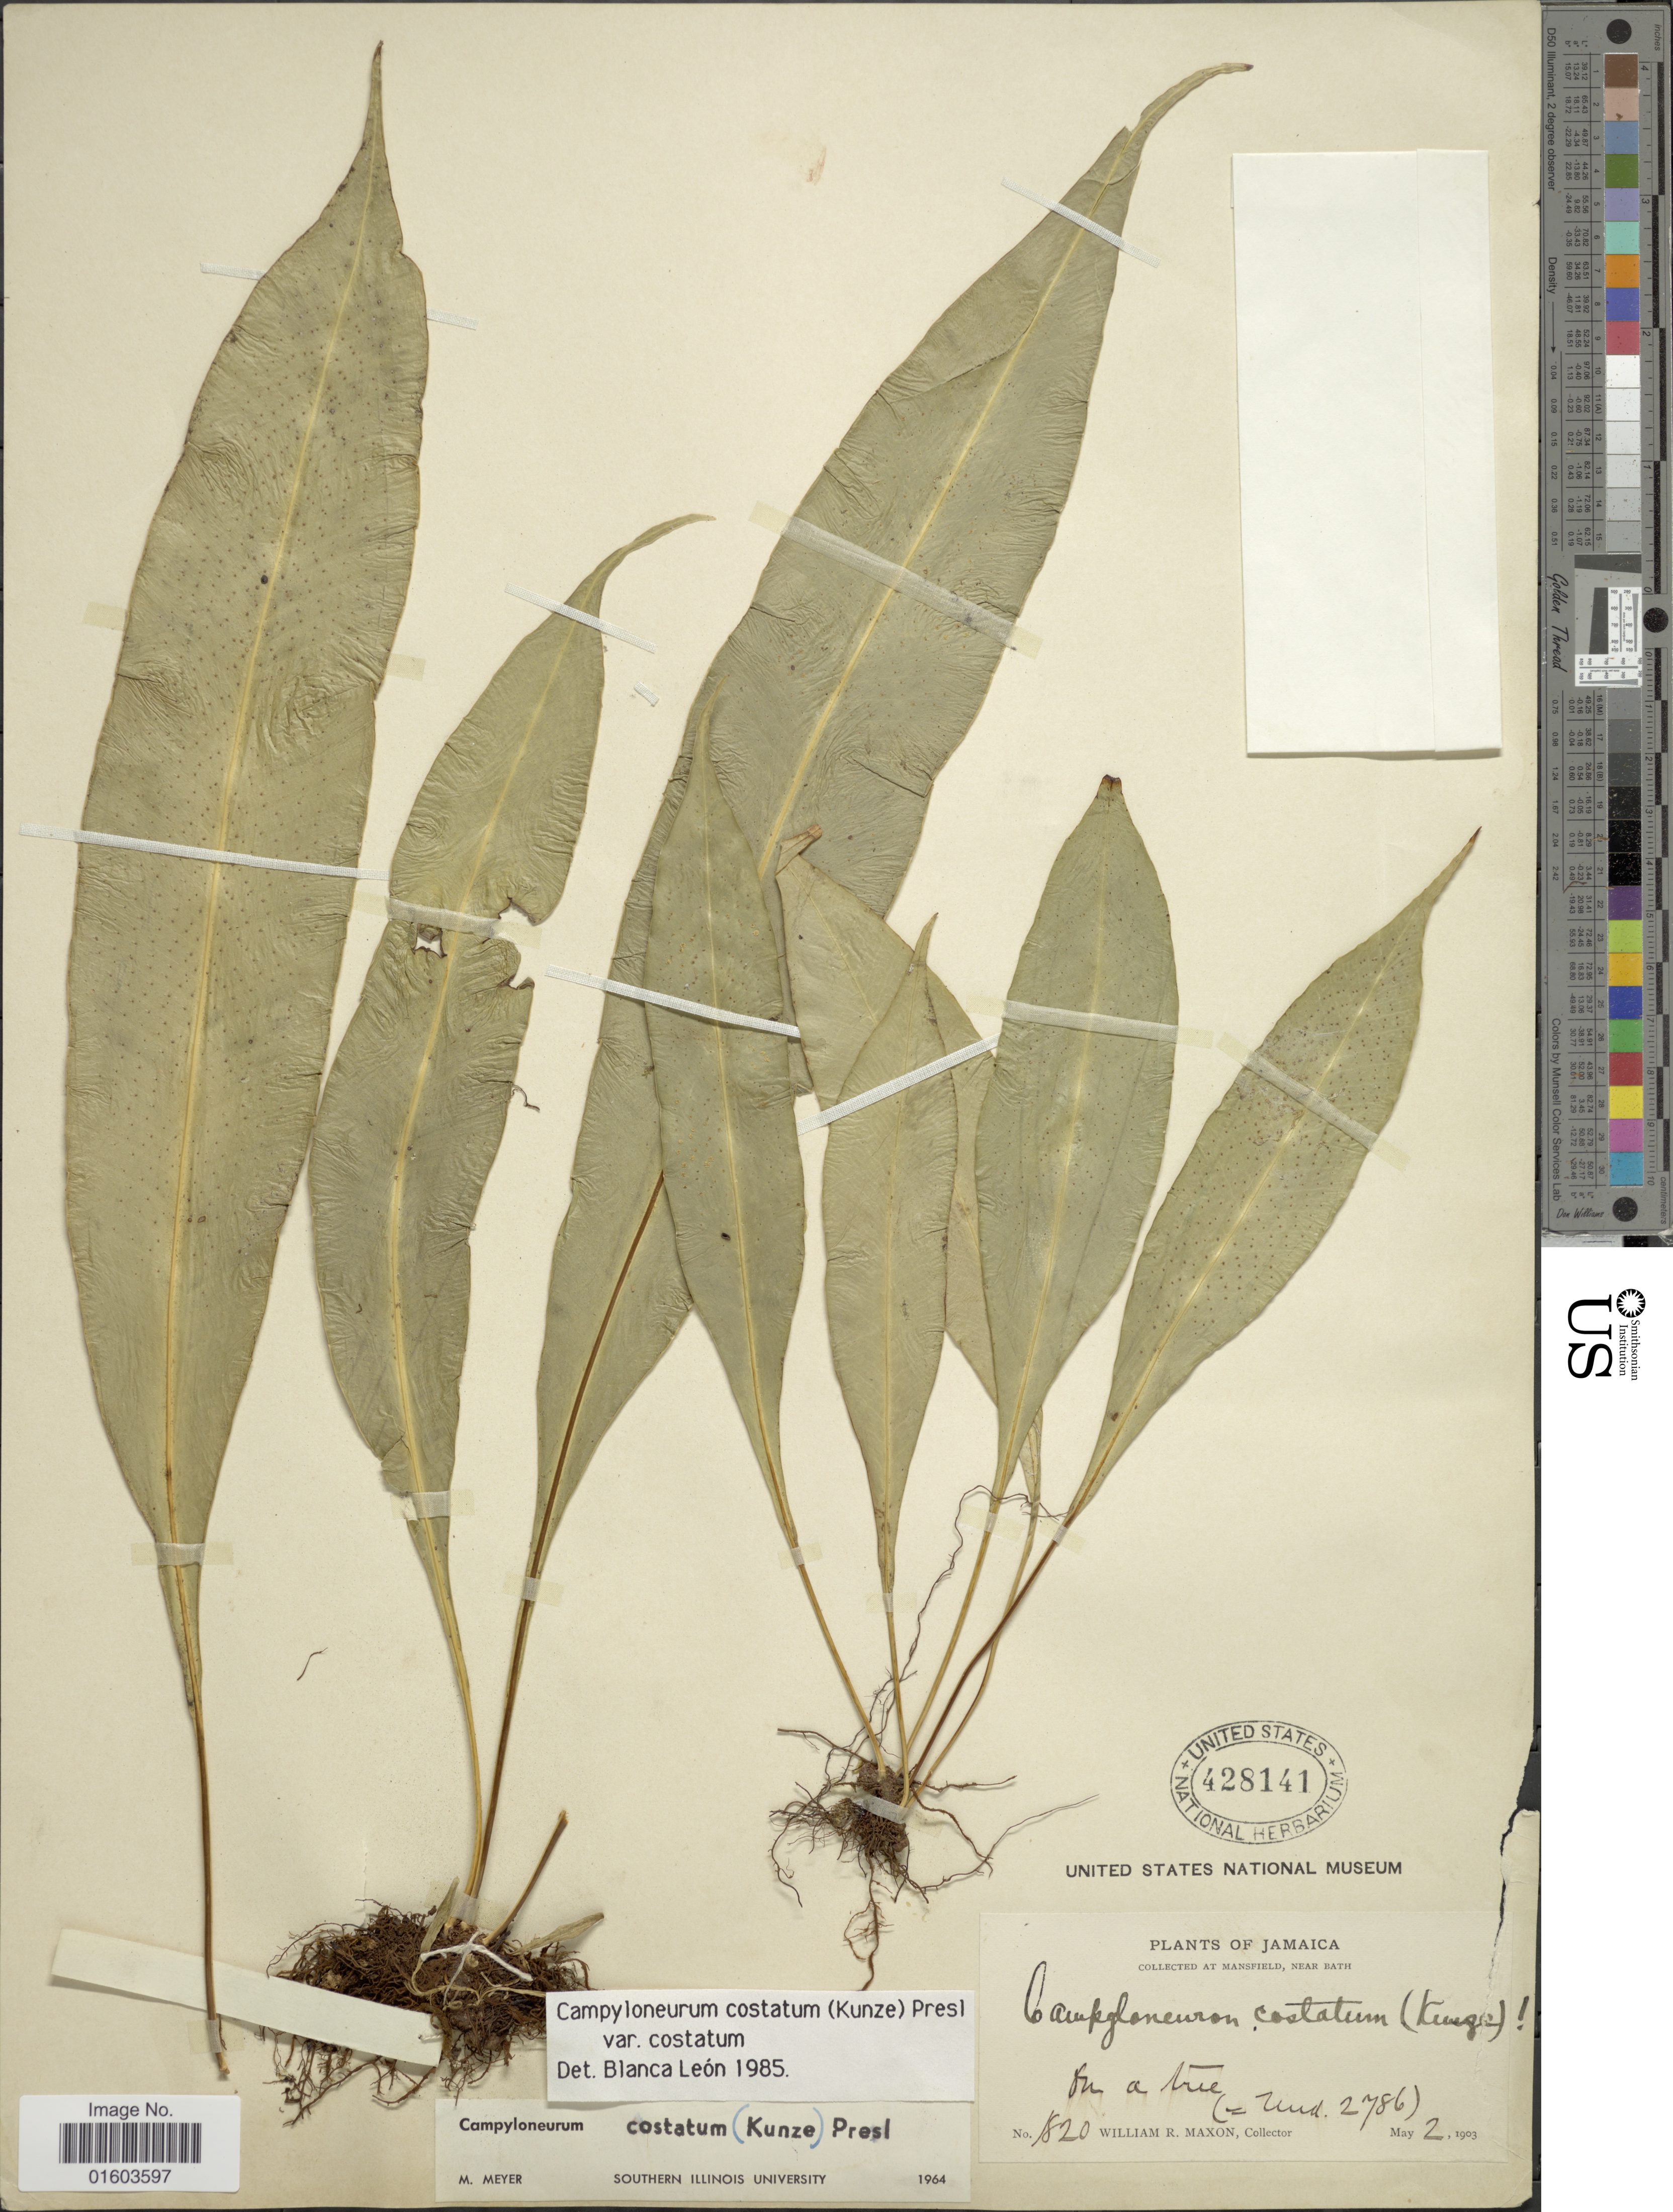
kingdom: Plantae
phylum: Tracheophyta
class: Polypodiopsida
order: Polypodiales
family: Polypodiaceae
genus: Campyloneurum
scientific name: Campyloneurum costatum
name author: (Kunze) C. Presl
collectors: W. R. Maxon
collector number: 1820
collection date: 1903-05-02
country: Jamaica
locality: At Mansfield, Near Bath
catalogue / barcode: US 428141